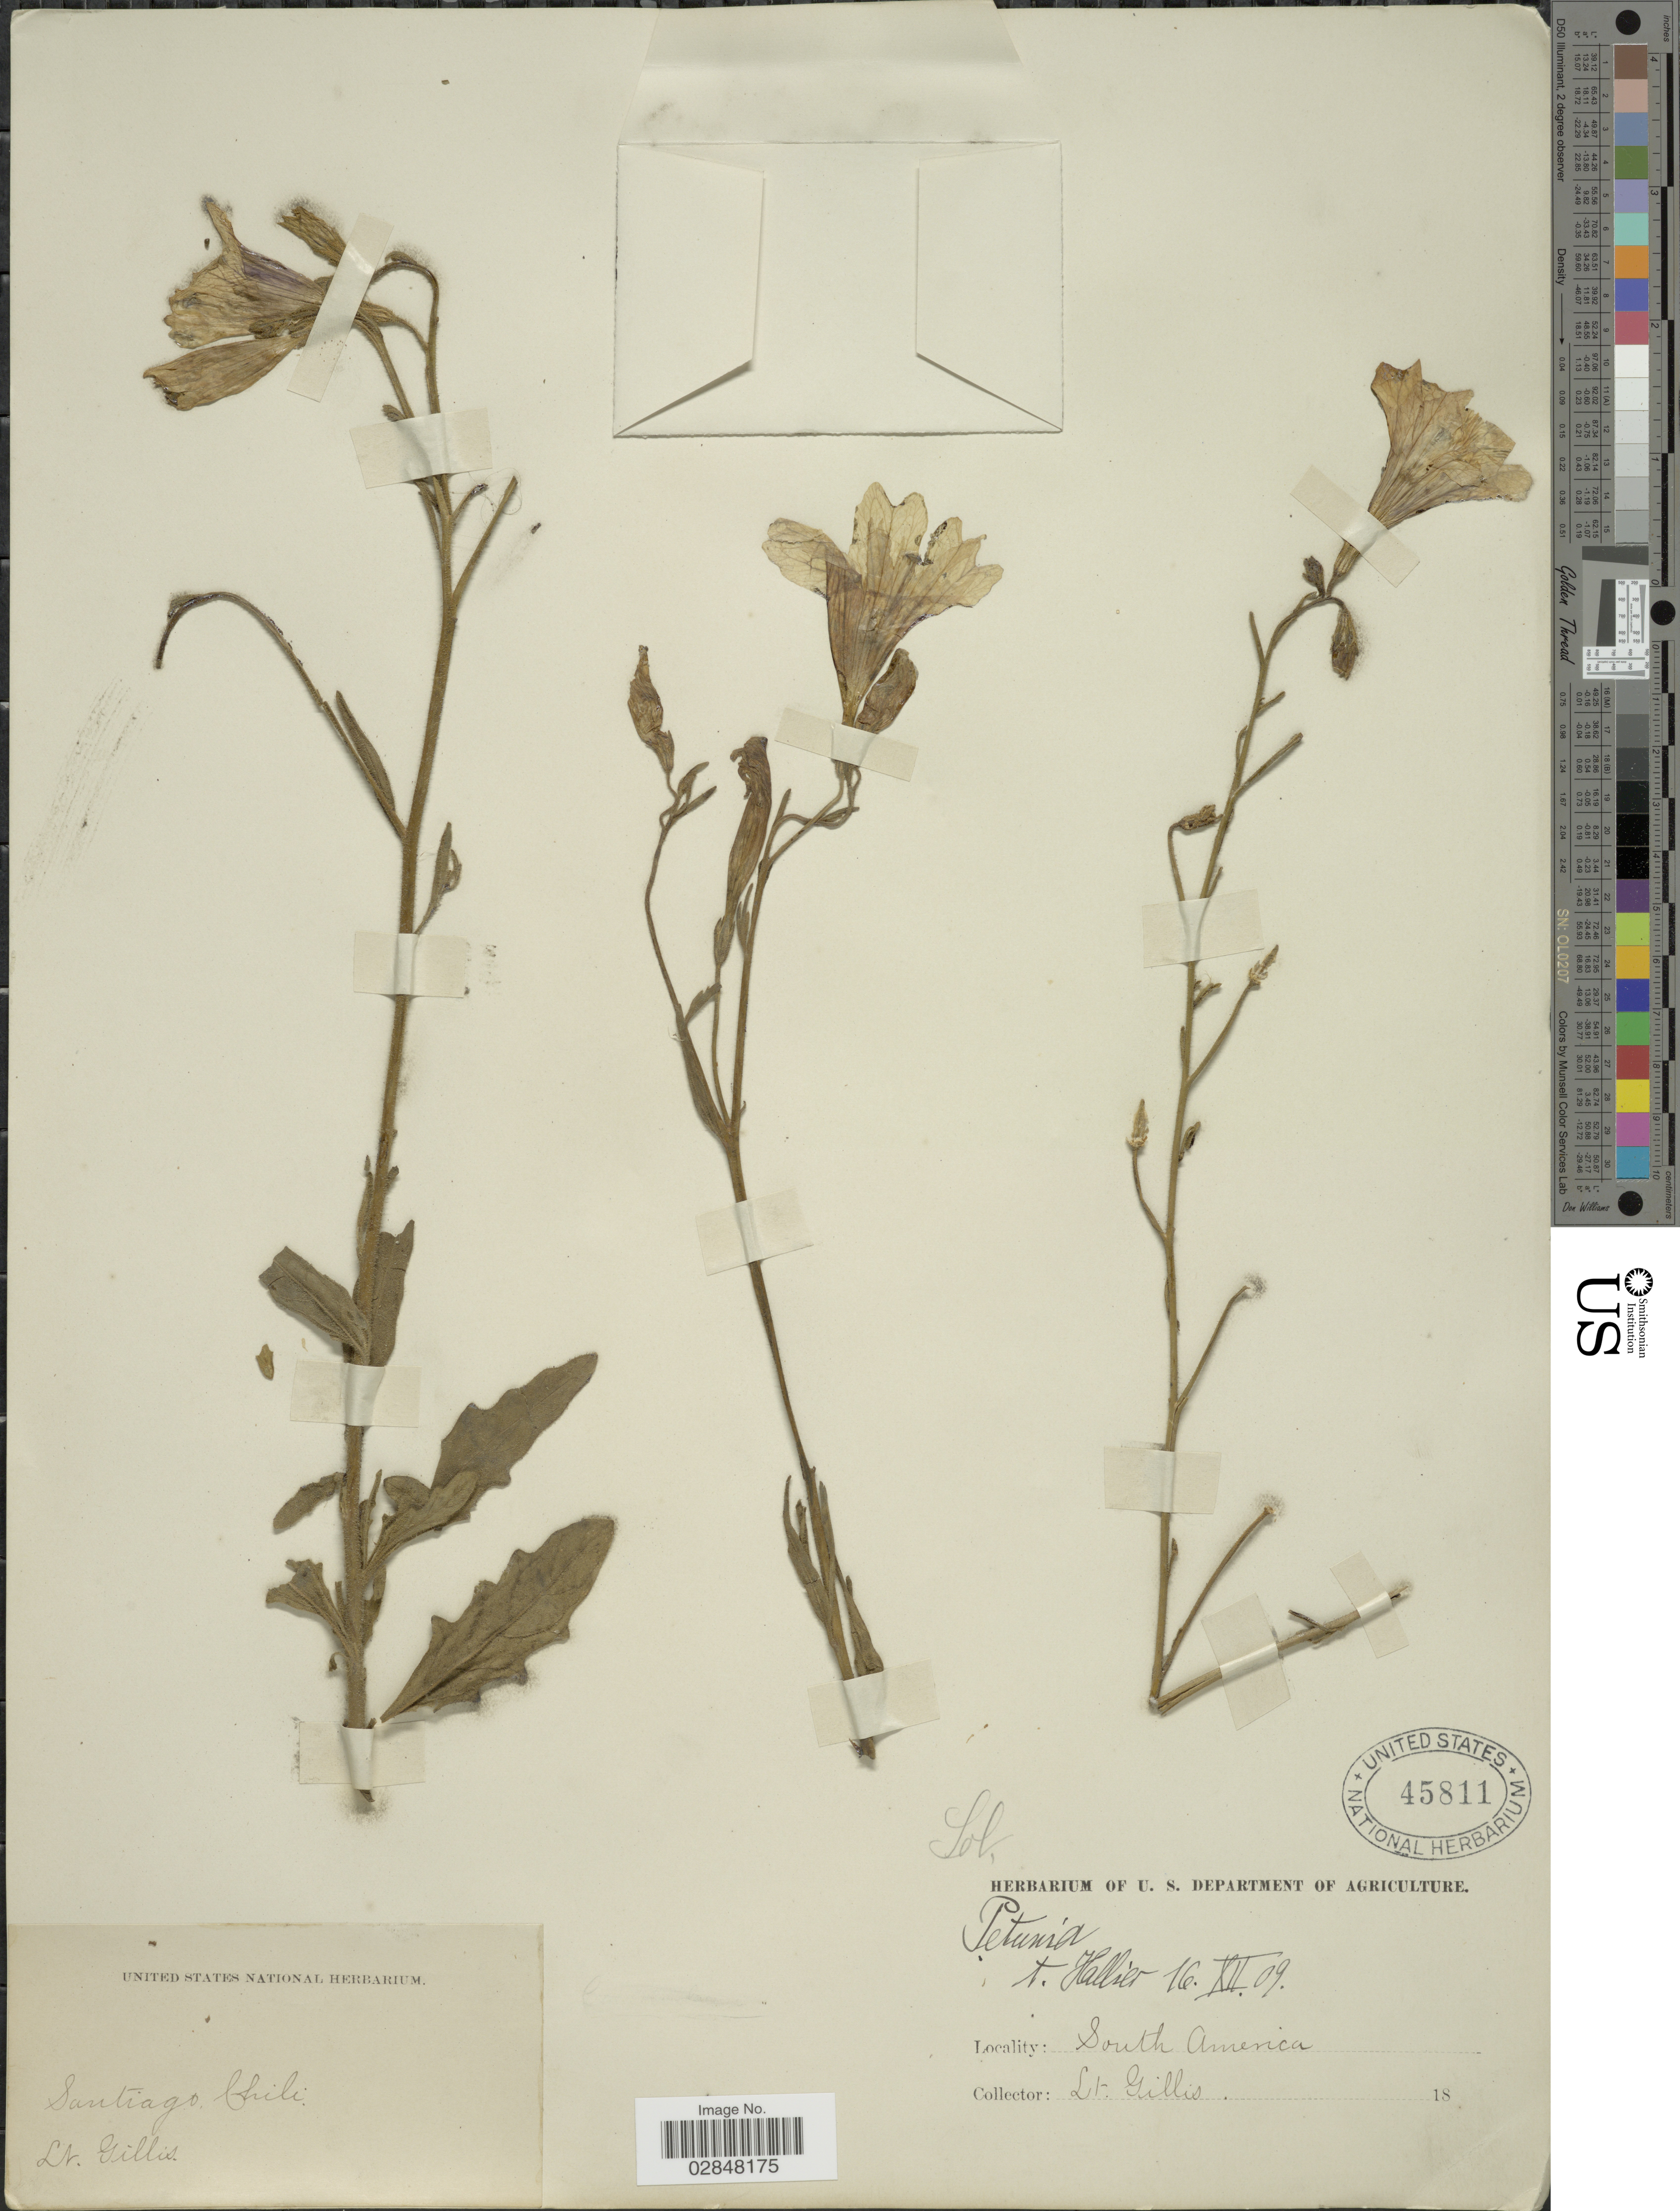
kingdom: Plantae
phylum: Tracheophyta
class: Magnoliopsida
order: Solanales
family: Solanaceae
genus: Petunia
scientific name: Petunia sp.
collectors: -. Gillis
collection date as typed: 18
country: Chile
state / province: Región Metropolitana (RM)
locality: Santiago.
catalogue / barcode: US 45811